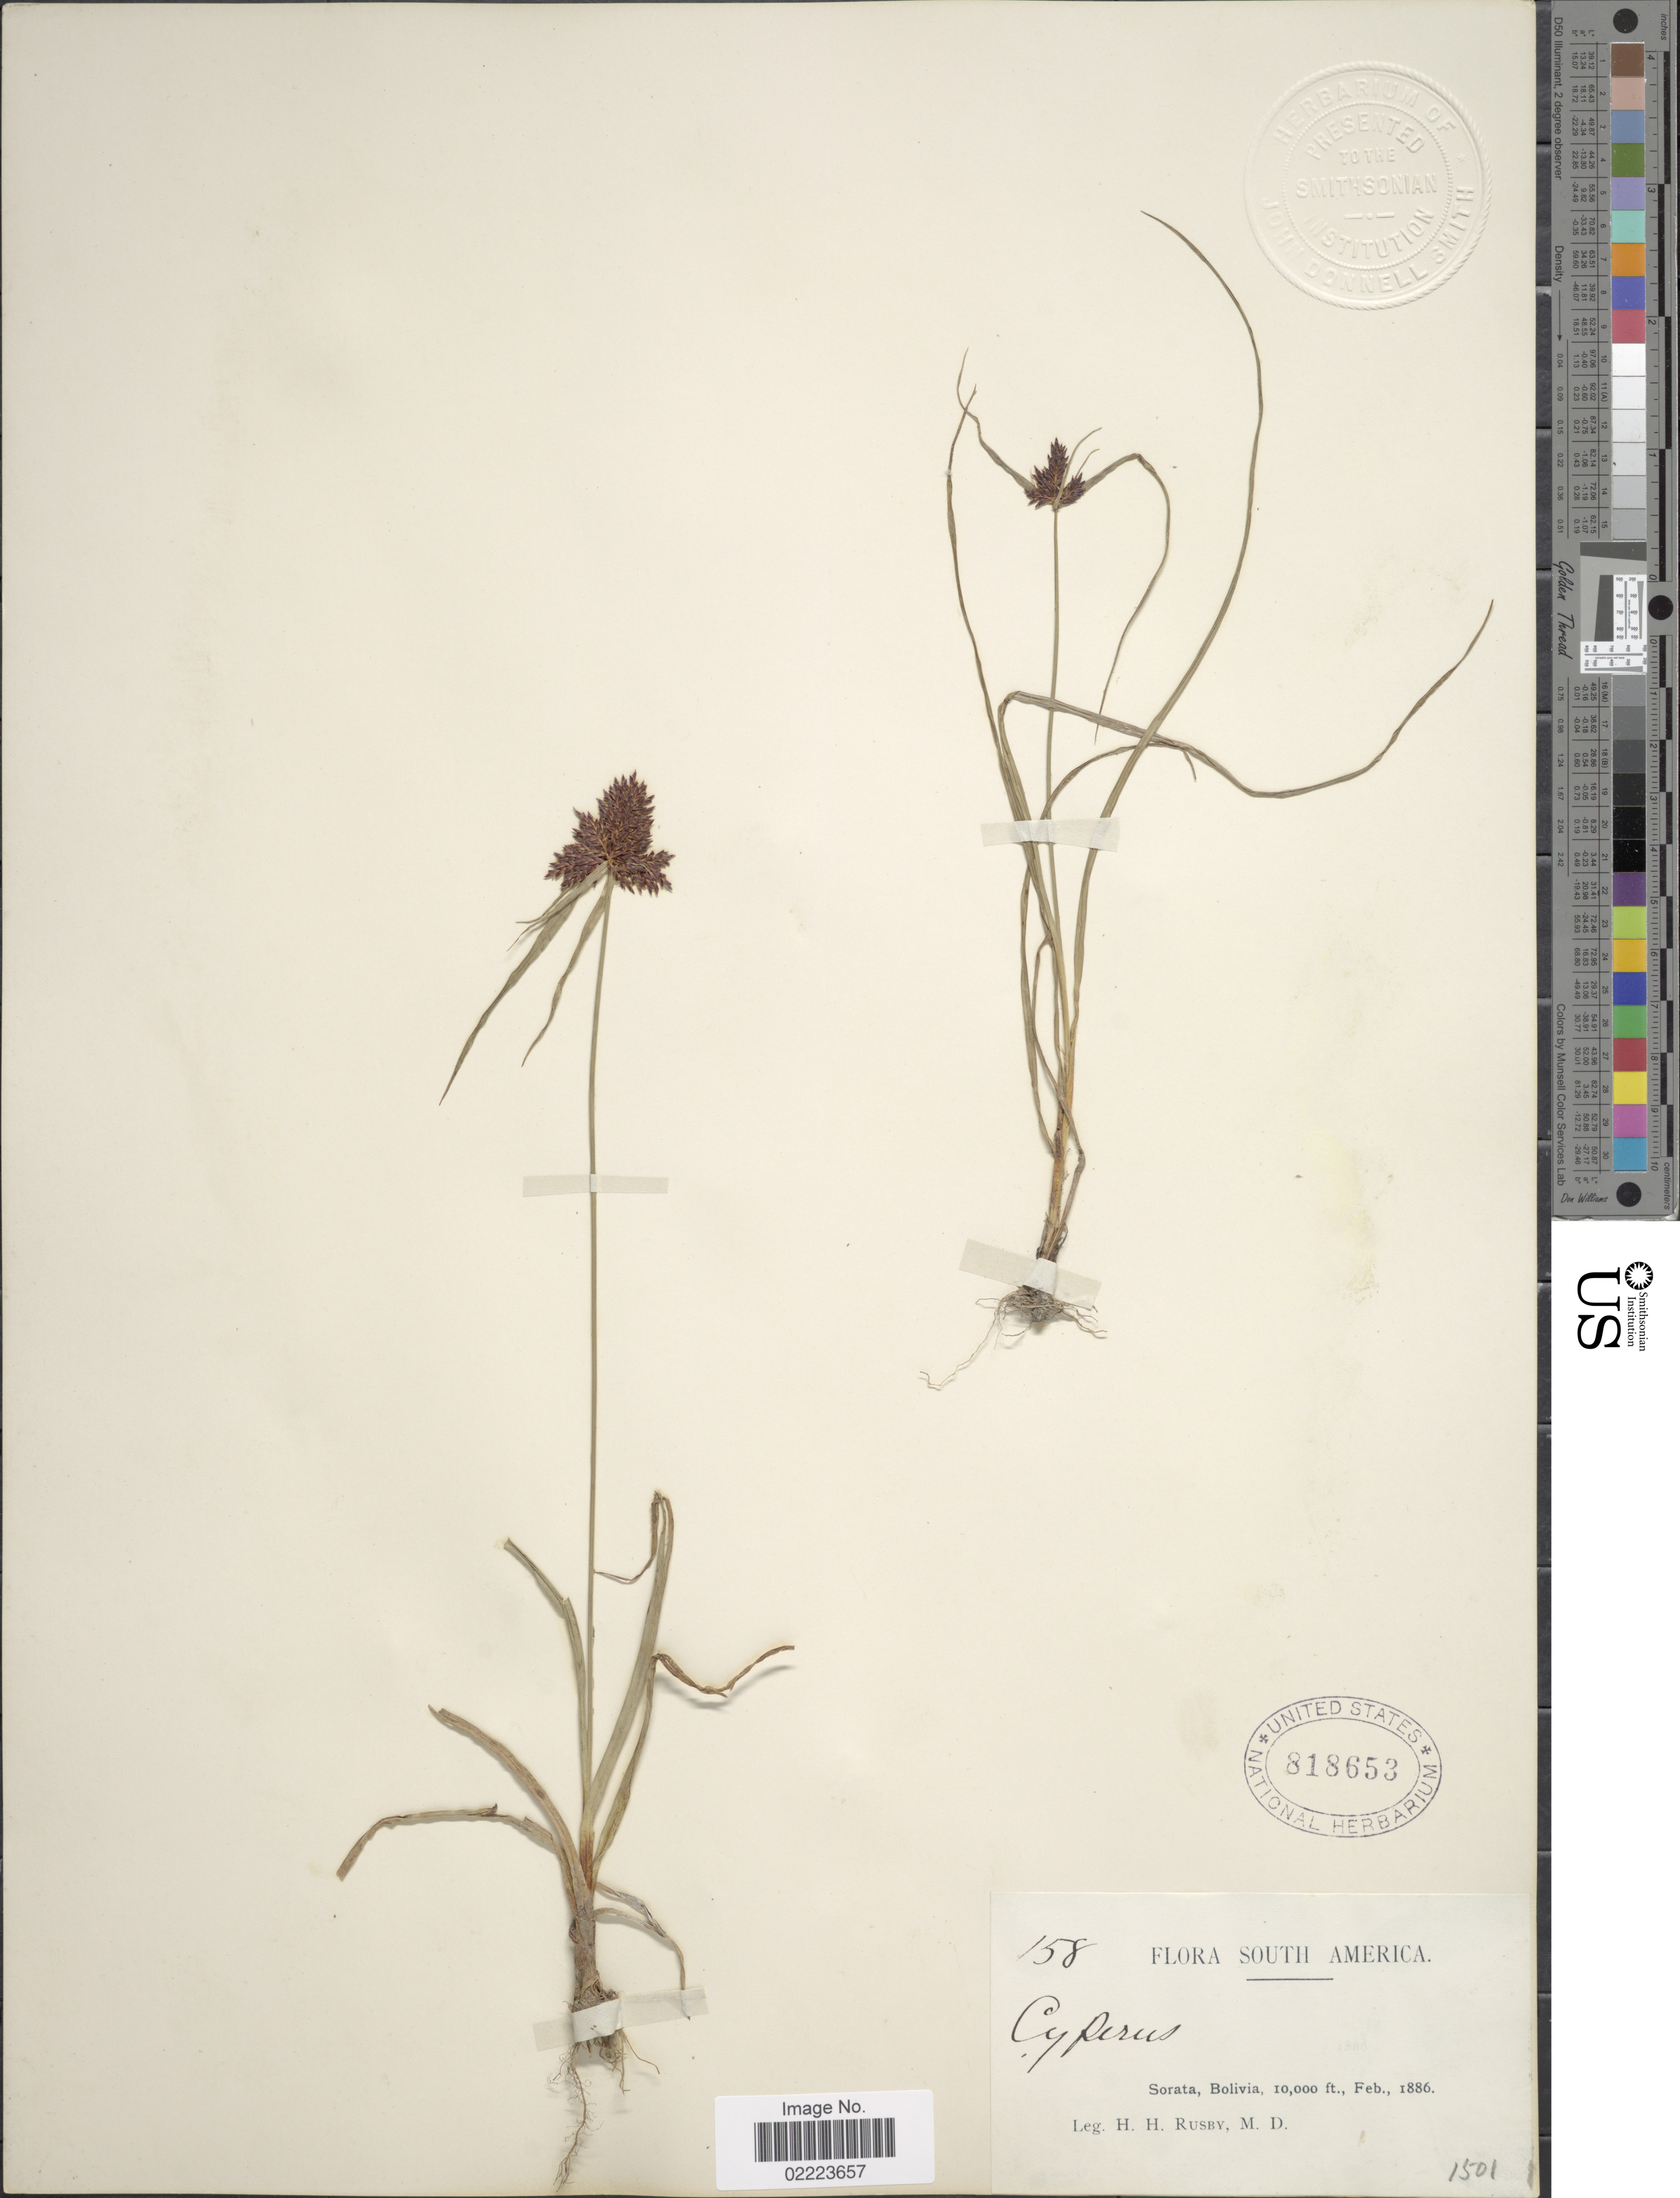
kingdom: Plantae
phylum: Tracheophyta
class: Liliopsida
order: Poales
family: Cyperaceae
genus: Cyperus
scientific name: Cyperus manimae var. manimae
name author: Kunth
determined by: Strong, Mark T., (BOT), Smithsonian Institution - National Museum of Natural History (UNITED STATES)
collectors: H. H. Rusby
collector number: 158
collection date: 1886-02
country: Bolivia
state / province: La Páz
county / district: Larecaja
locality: Sorata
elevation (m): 3048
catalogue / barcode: US 818653